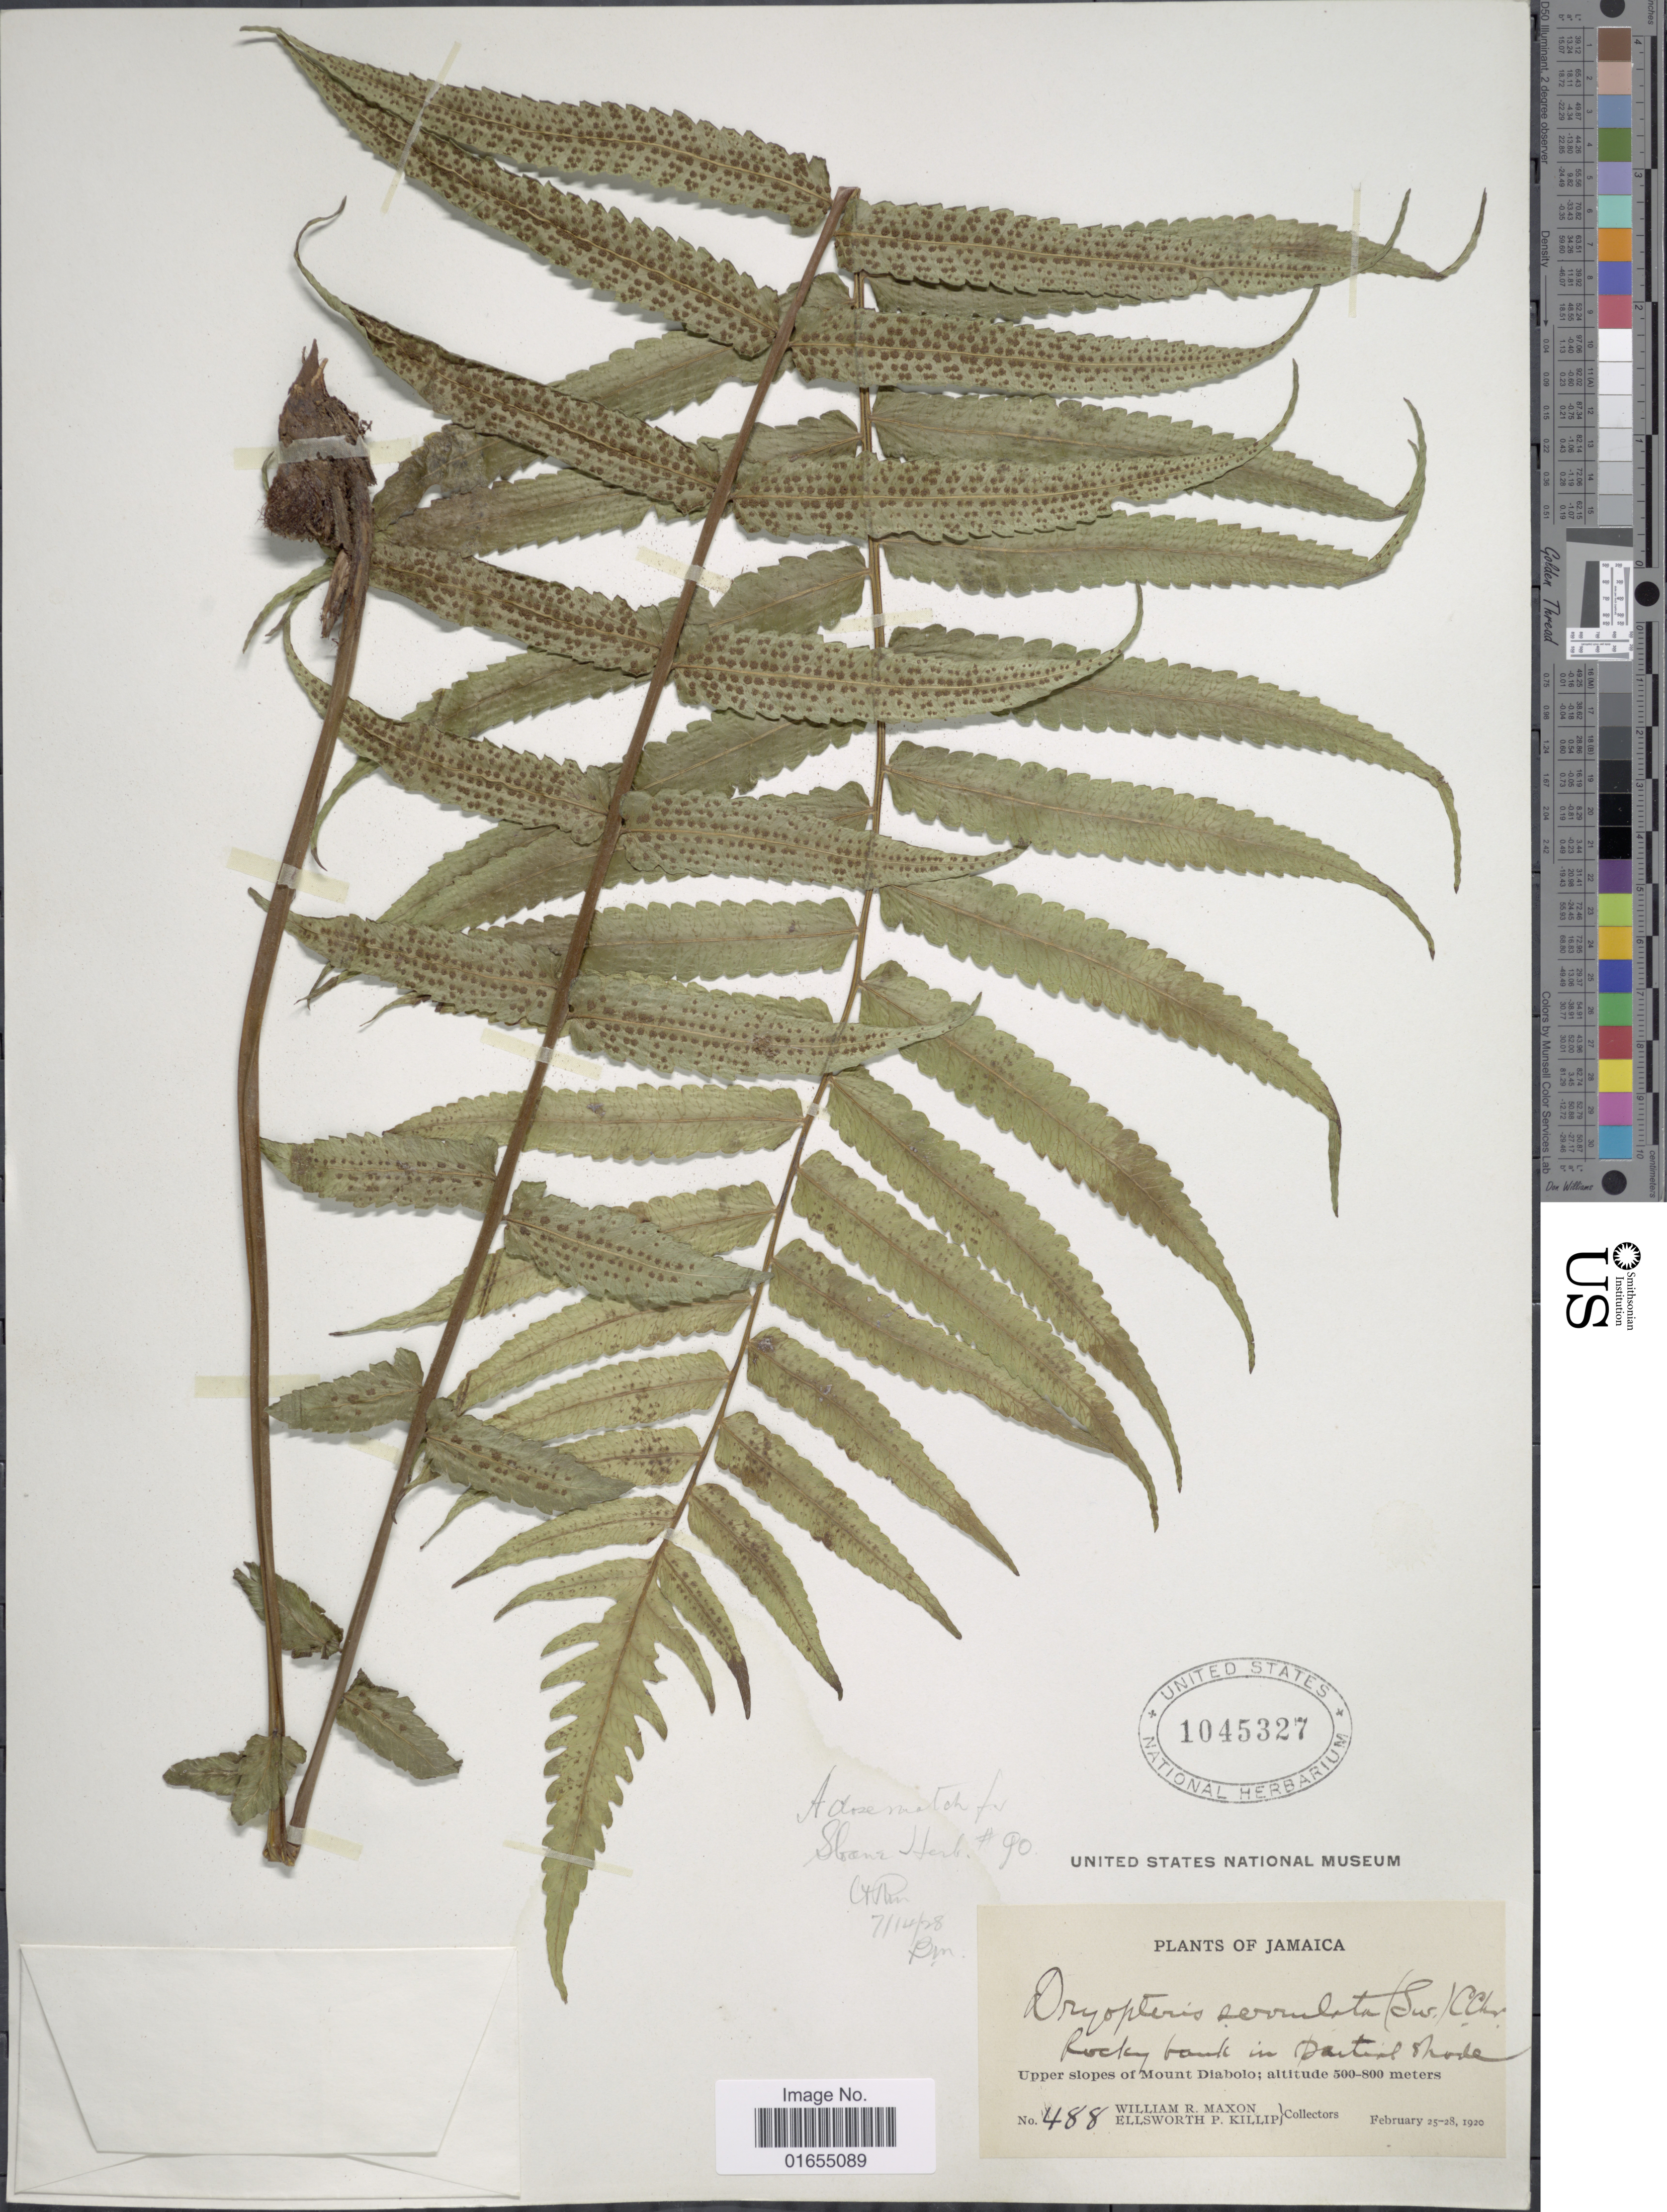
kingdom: Plantae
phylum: Tracheophyta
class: Polypodiopsida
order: Polypodiales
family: Thelypteridaceae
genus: Goniopteris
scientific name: Goniopteris serrulata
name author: (Sw.) J. Sm.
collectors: W. R. Maxon & E. P. Killip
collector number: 488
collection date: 1920-02-02/1920-02-28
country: Jamaica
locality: Upper slopes of Mount Diabolo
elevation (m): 500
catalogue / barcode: US 1045327